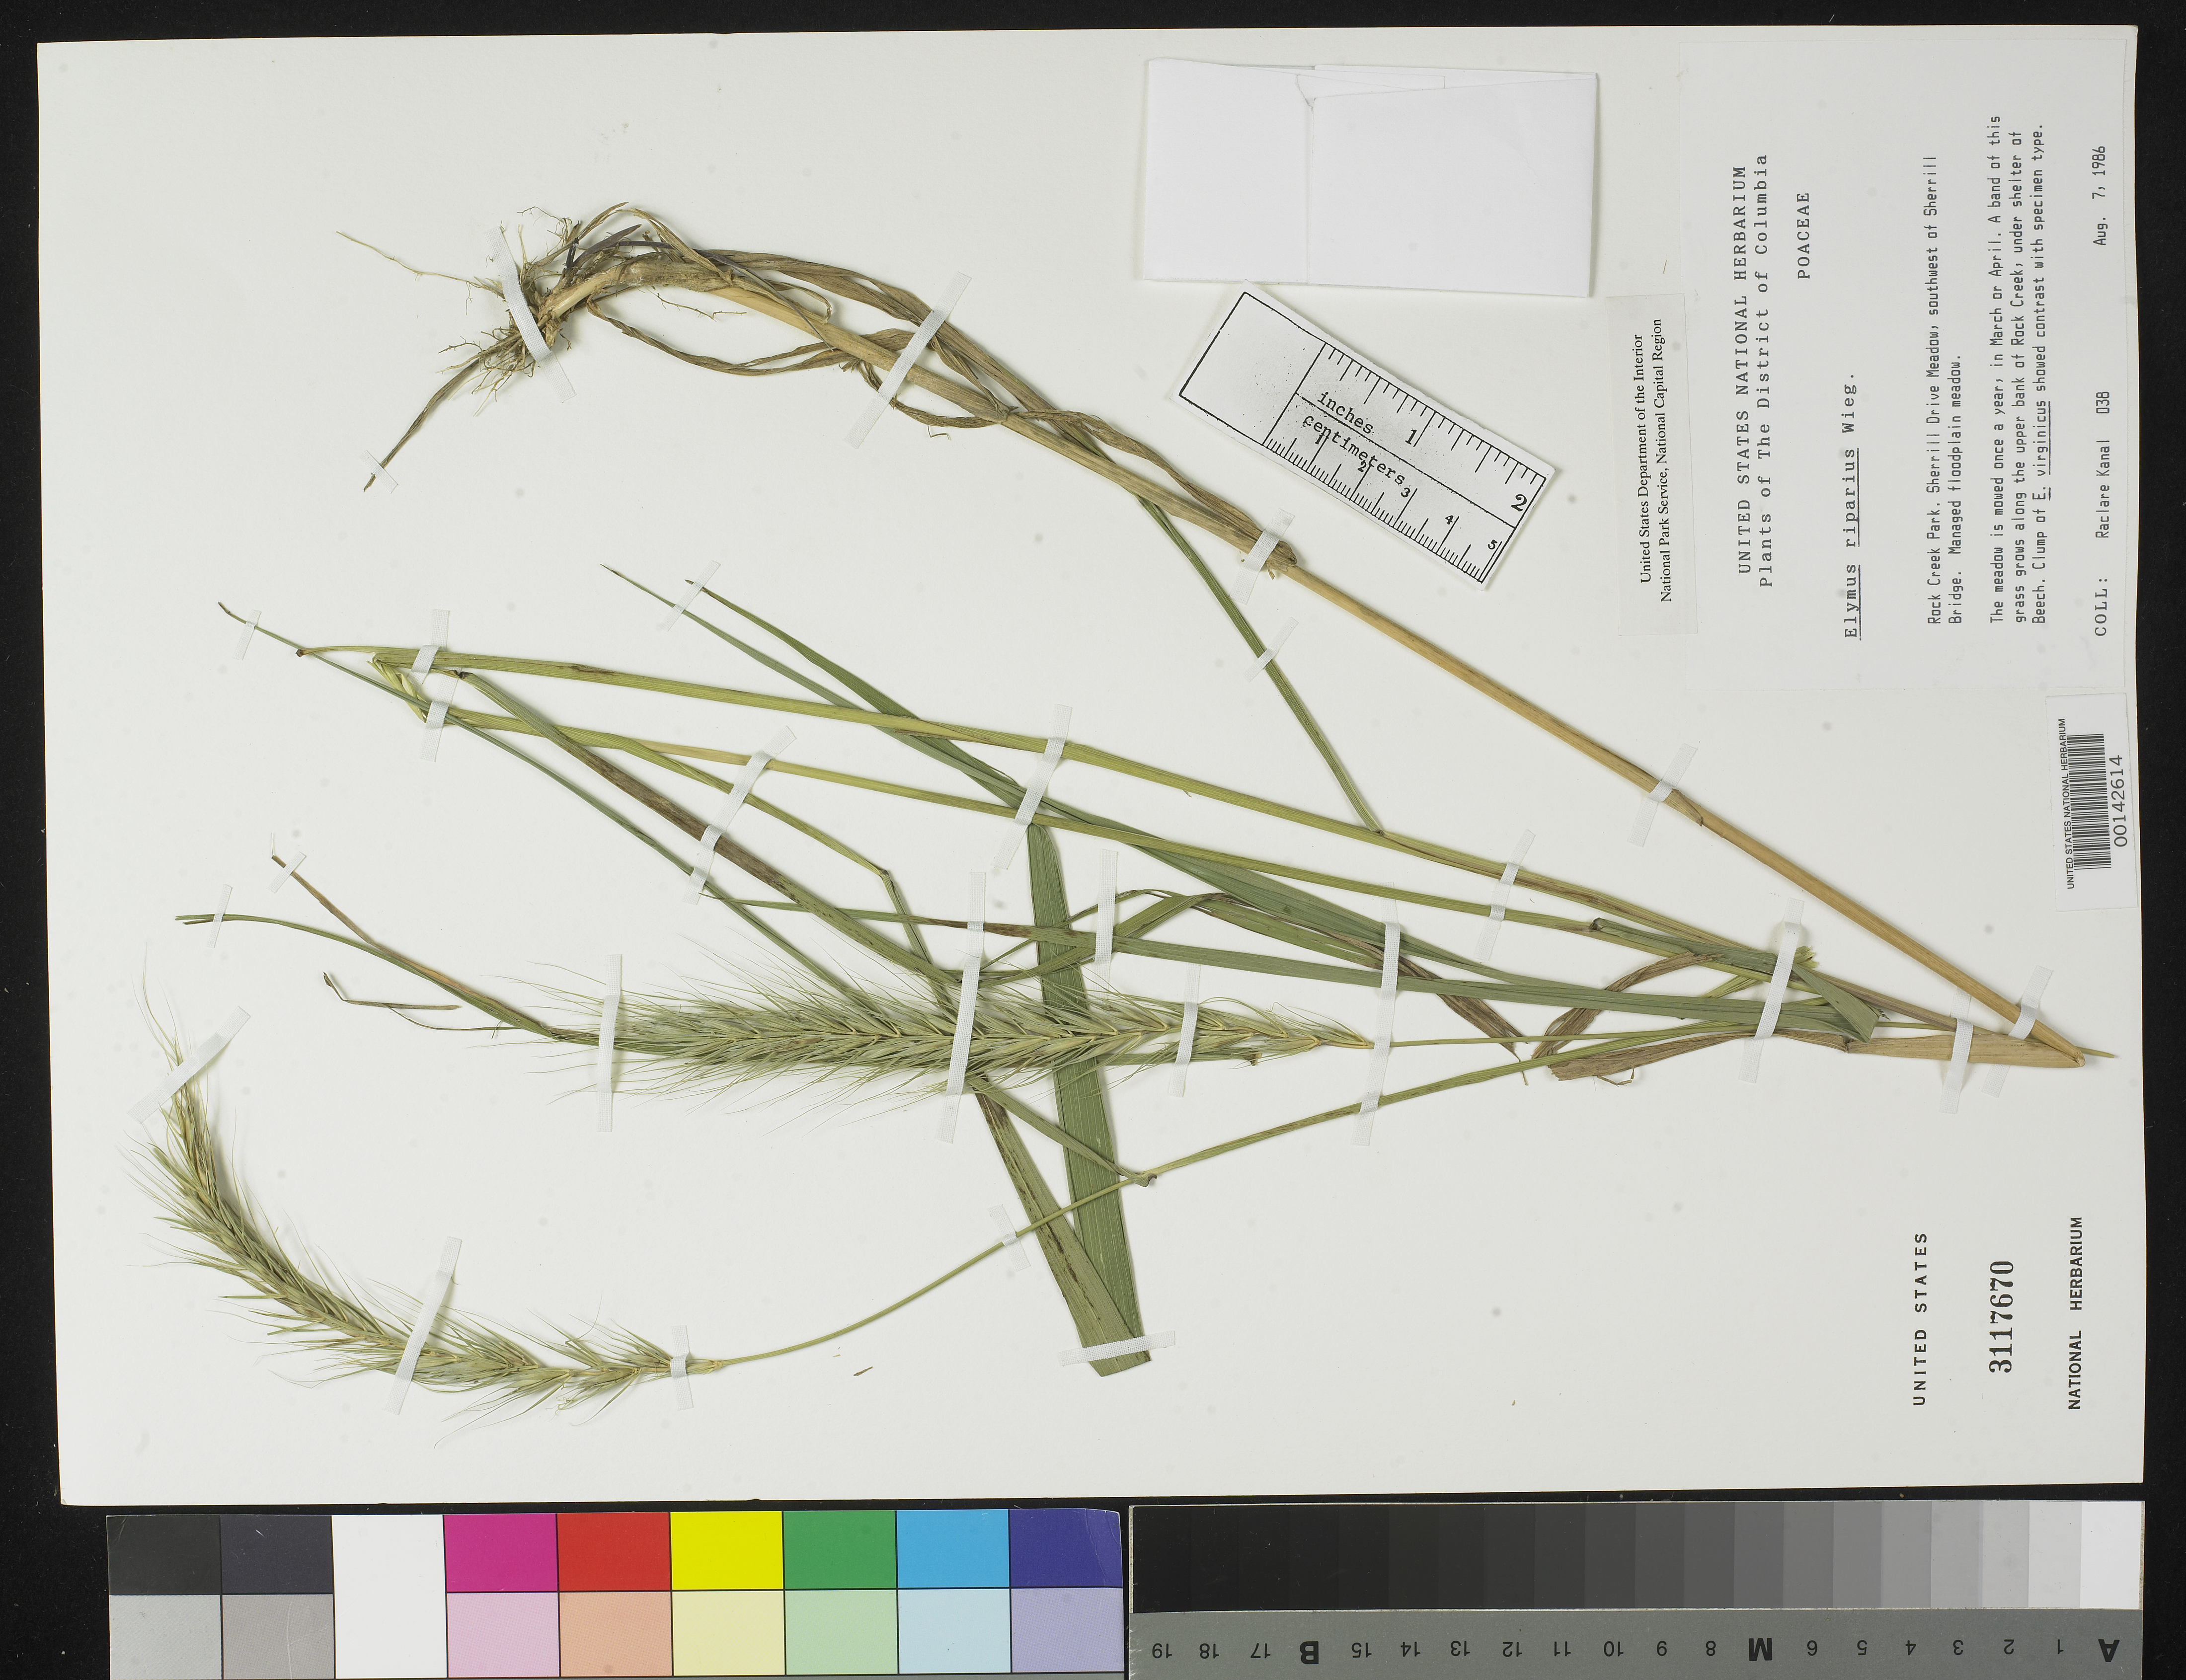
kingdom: Plantae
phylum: Tracheophyta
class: Liliopsida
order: Poales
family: Poaceae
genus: Elymus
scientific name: Elymus riparius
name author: Wiegand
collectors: R. Kanal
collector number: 038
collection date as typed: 07 Aug 1986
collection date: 1986-08-07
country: United States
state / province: District of Columbia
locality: Rock Creek Park. Sherrill Drive meadow, southwest of Sherrill Bridge. Rock Creek Park and Vicinity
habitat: Managed floodplain meadow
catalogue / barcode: US 3117670